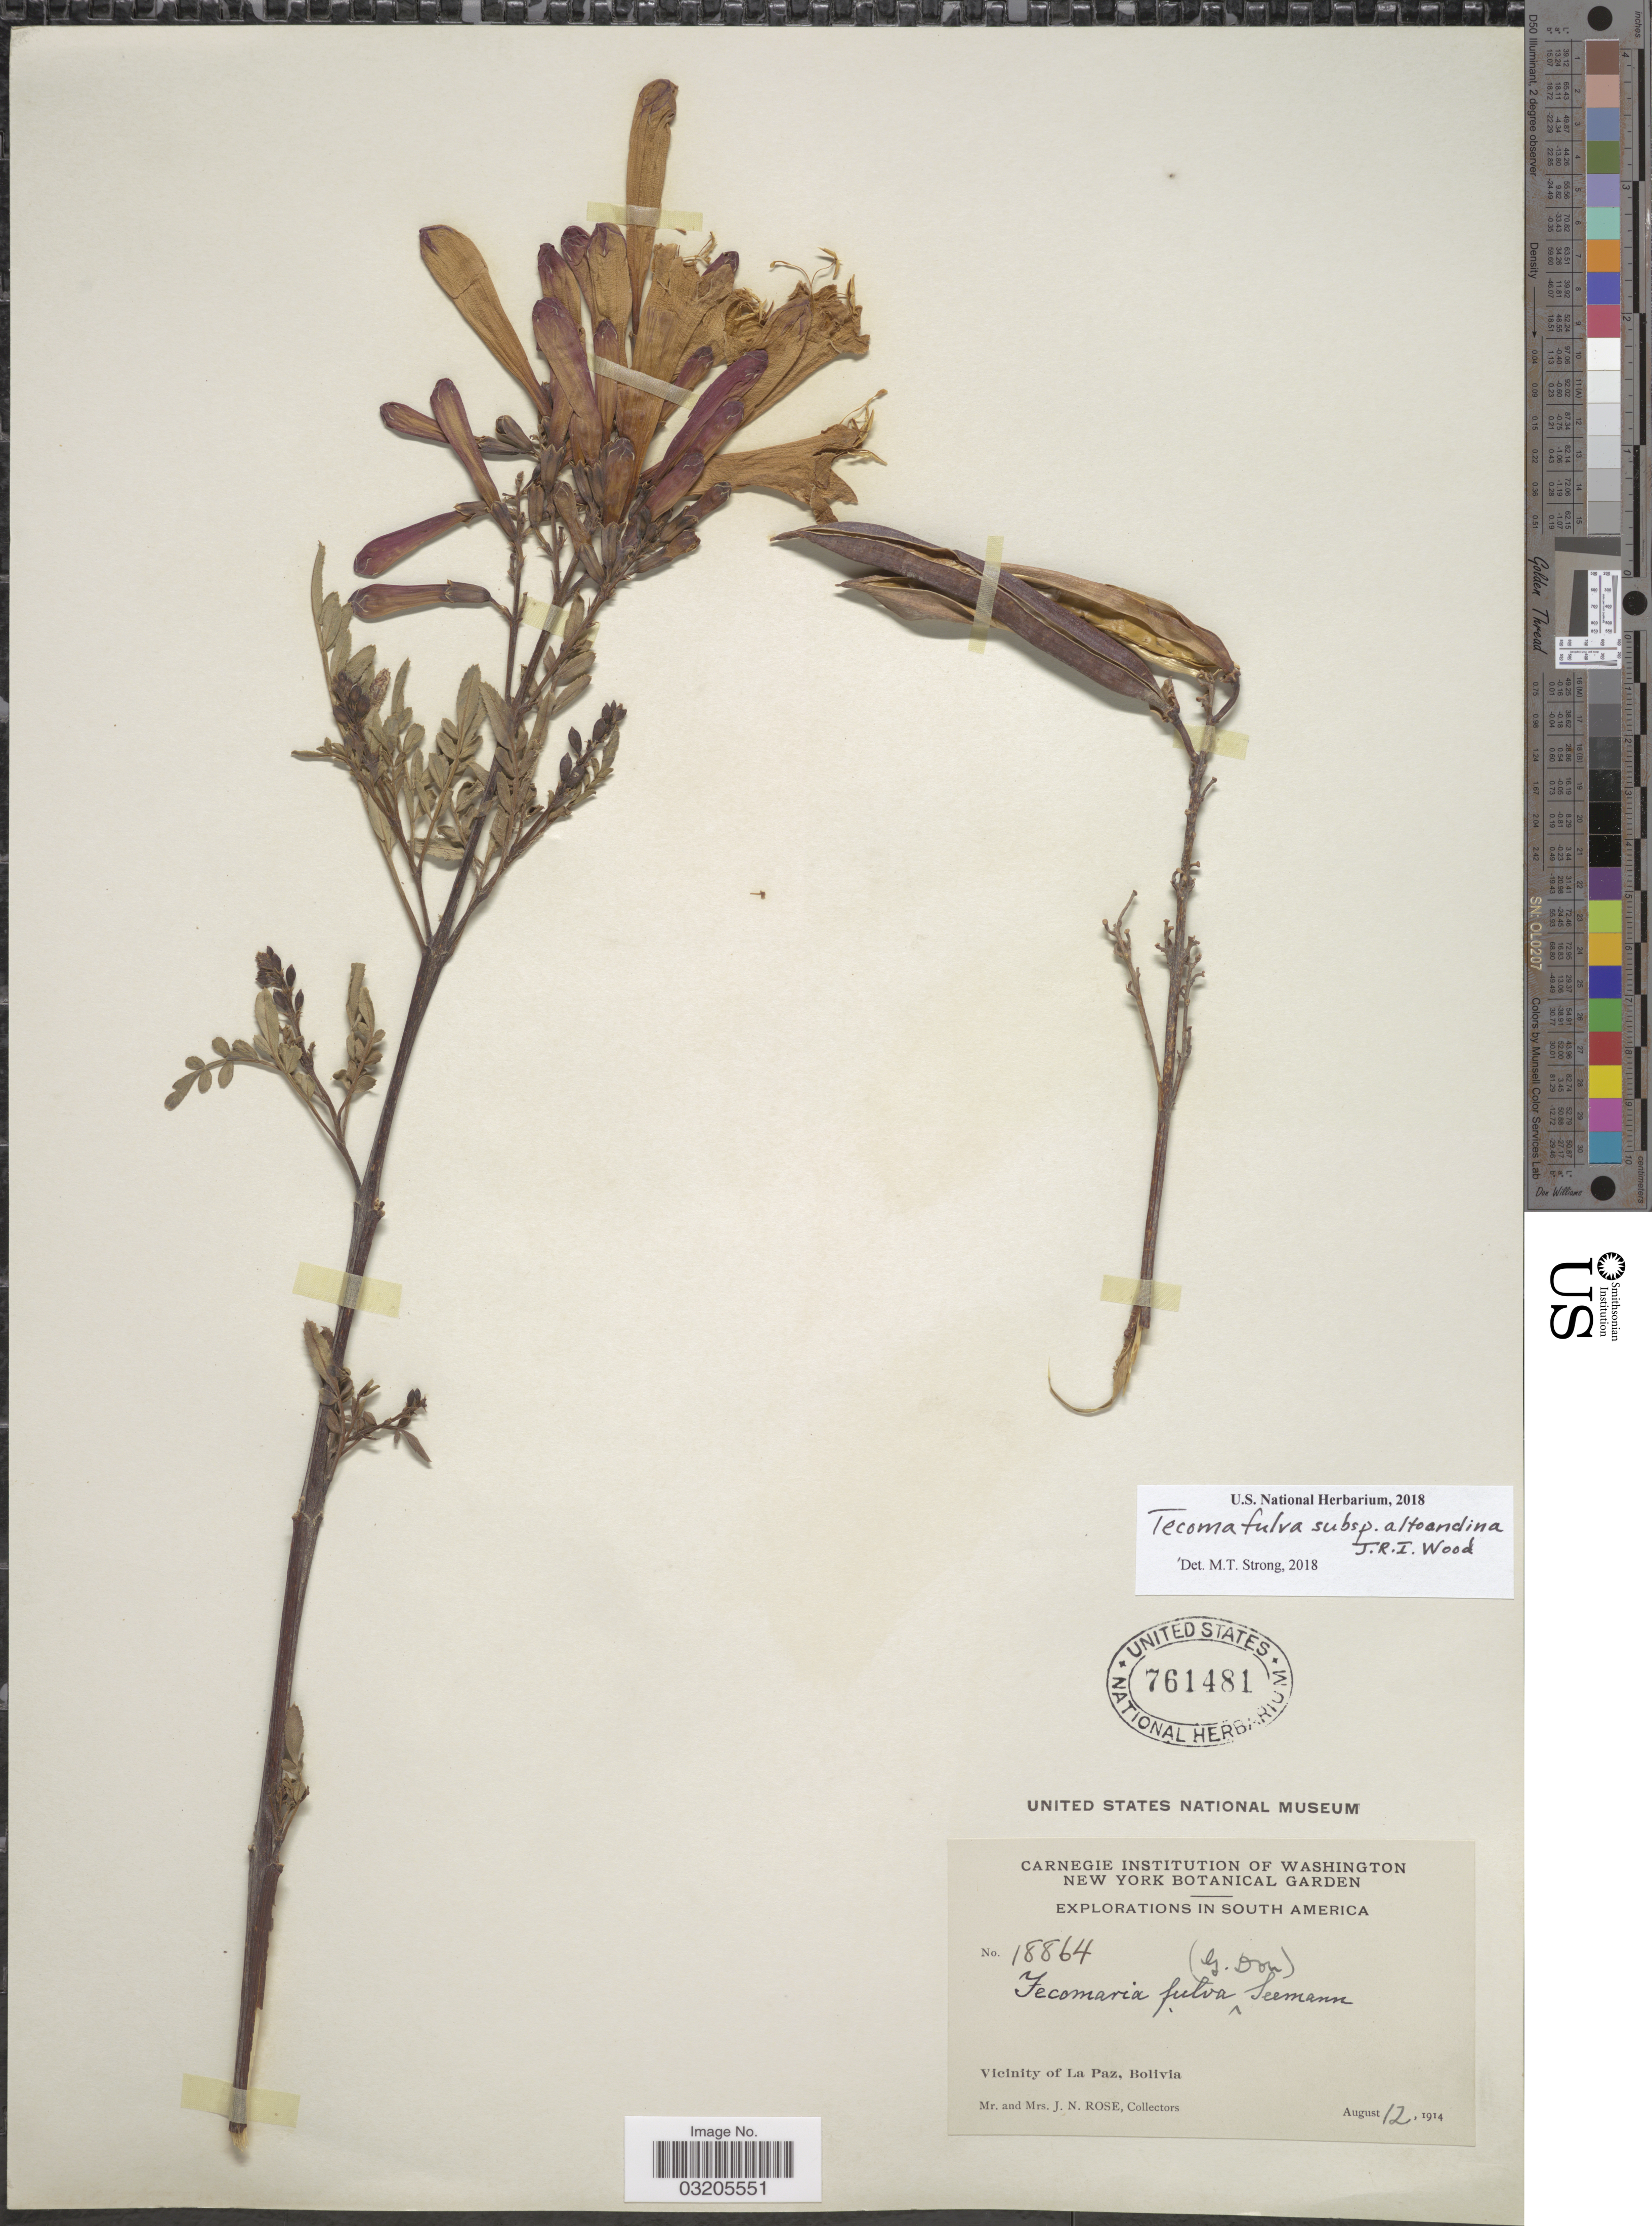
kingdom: Plantae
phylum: Tracheophyta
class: Magnoliopsida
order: Lamiales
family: Bignoniaceae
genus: Tecoma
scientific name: Tecoma fulva subsp. altoandina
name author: J.R.I. Wood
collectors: J. N. Rose & L. B. Rose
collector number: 18864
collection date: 1914-08-12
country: Bolivia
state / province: La Paz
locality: Vicinity of La Paz.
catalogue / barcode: US 761481